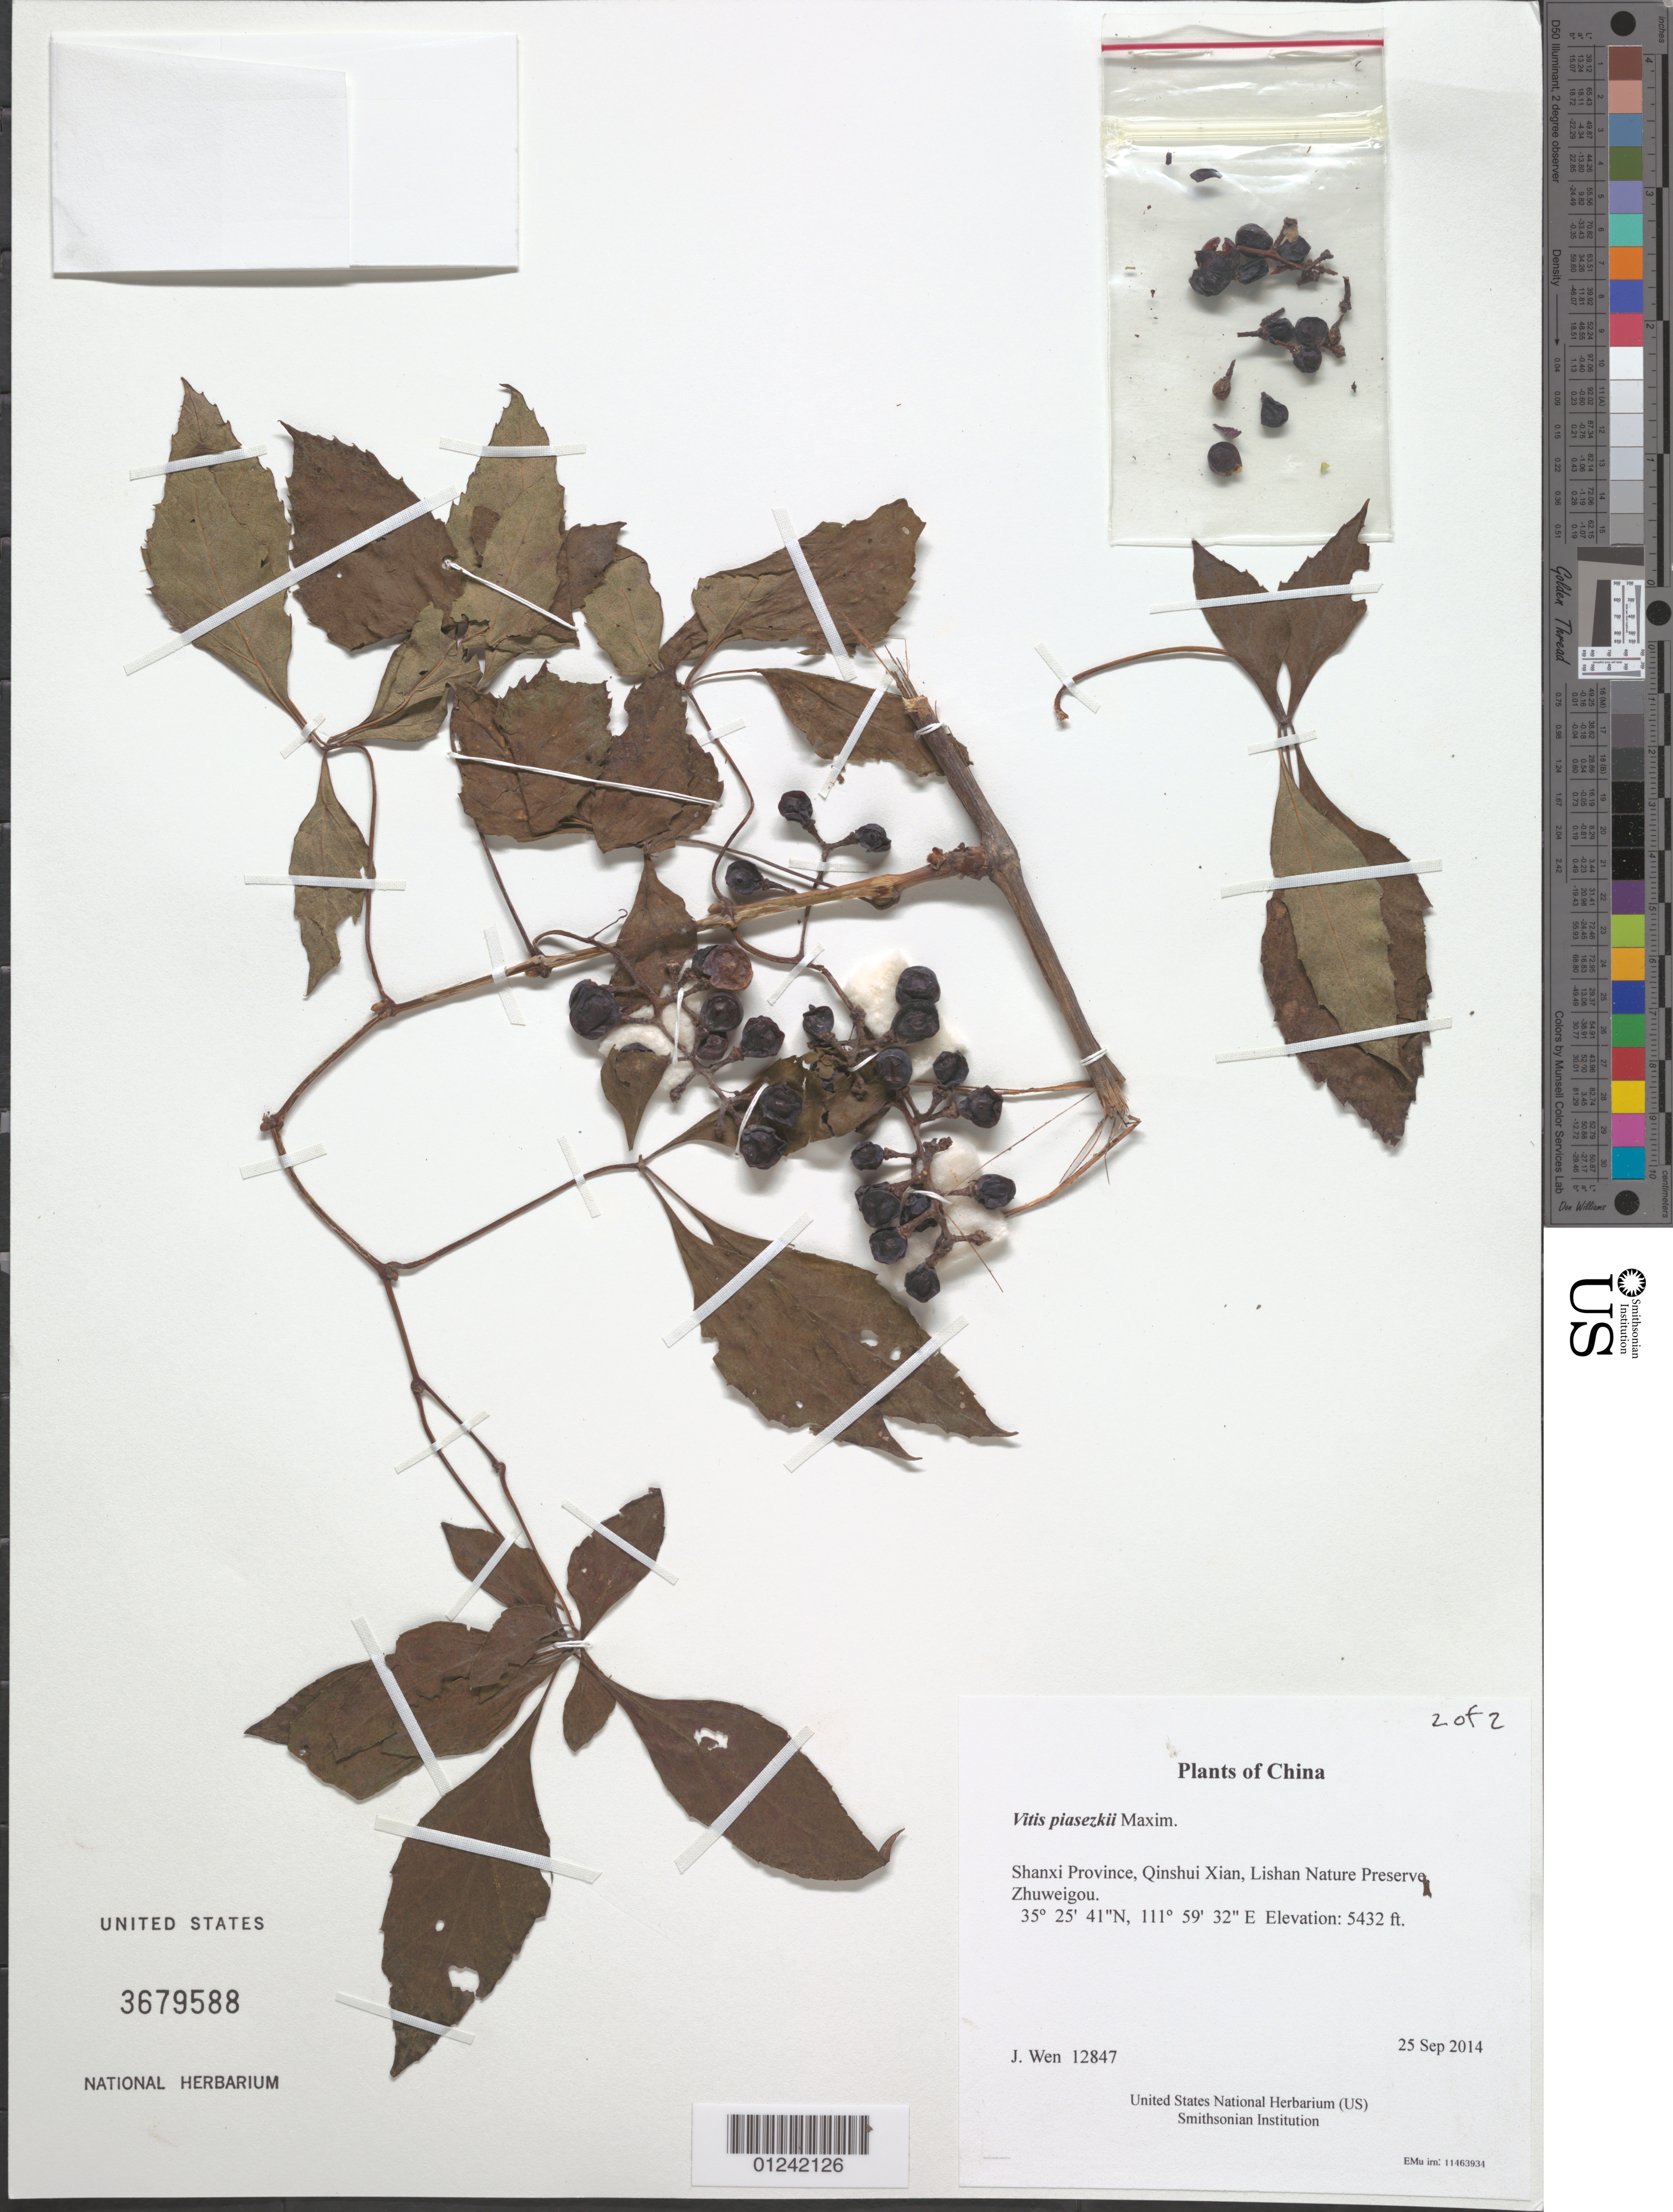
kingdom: Plantae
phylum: Tracheophyta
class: Magnoliopsida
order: Vitales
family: Vitaceae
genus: Vitis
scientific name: Vitis piasezkii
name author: Maxim.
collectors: J. Wen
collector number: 12847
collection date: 2014-09-25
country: China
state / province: Shanxi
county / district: Qinshui Xian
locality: Lishan Nature Preserve, Zhuweigou.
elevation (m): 1656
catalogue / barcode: US 3679588